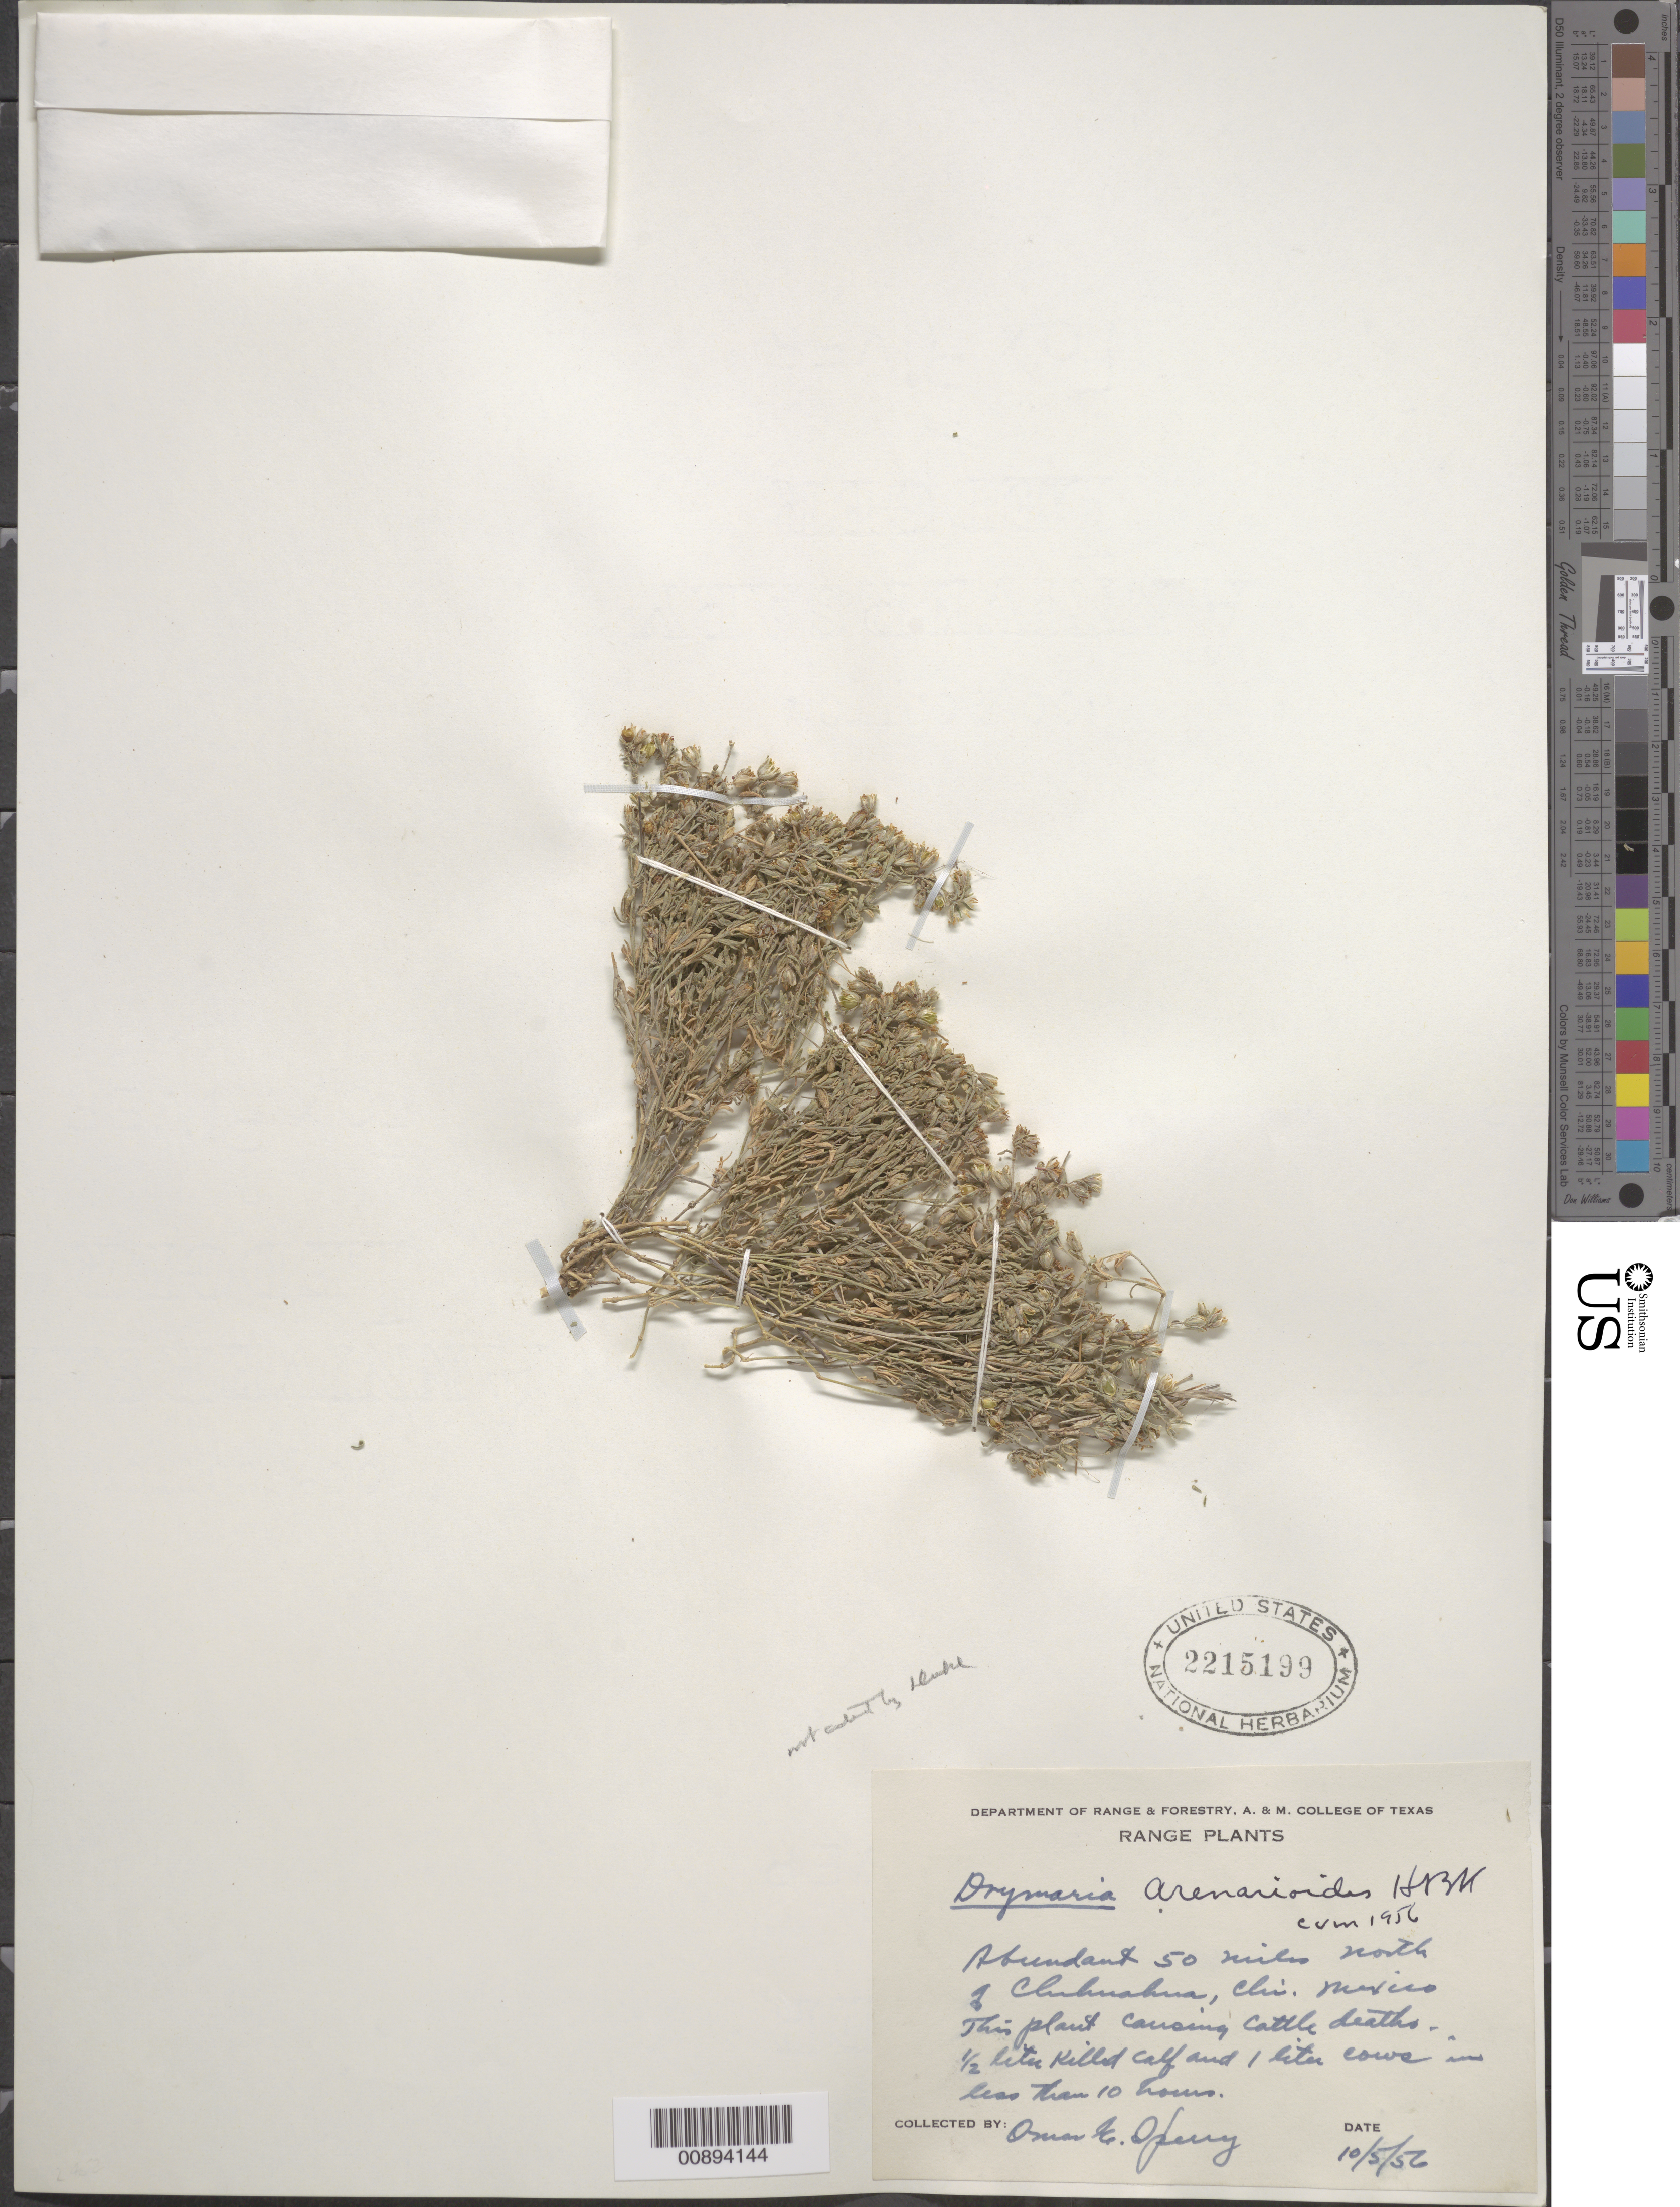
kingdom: Plantae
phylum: Tracheophyta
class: Magnoliopsida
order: Caryophyllales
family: Caryophyllaceae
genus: Drymaria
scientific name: Drymaria arenarioides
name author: Willd. ex Roem. & Schult.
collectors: O. E. Sperry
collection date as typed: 05 Oct 1956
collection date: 1956-10-05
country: Mexico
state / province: Chihuahua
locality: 50 miles north of Chihuahua, Chihuahua.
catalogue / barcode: US 2215199